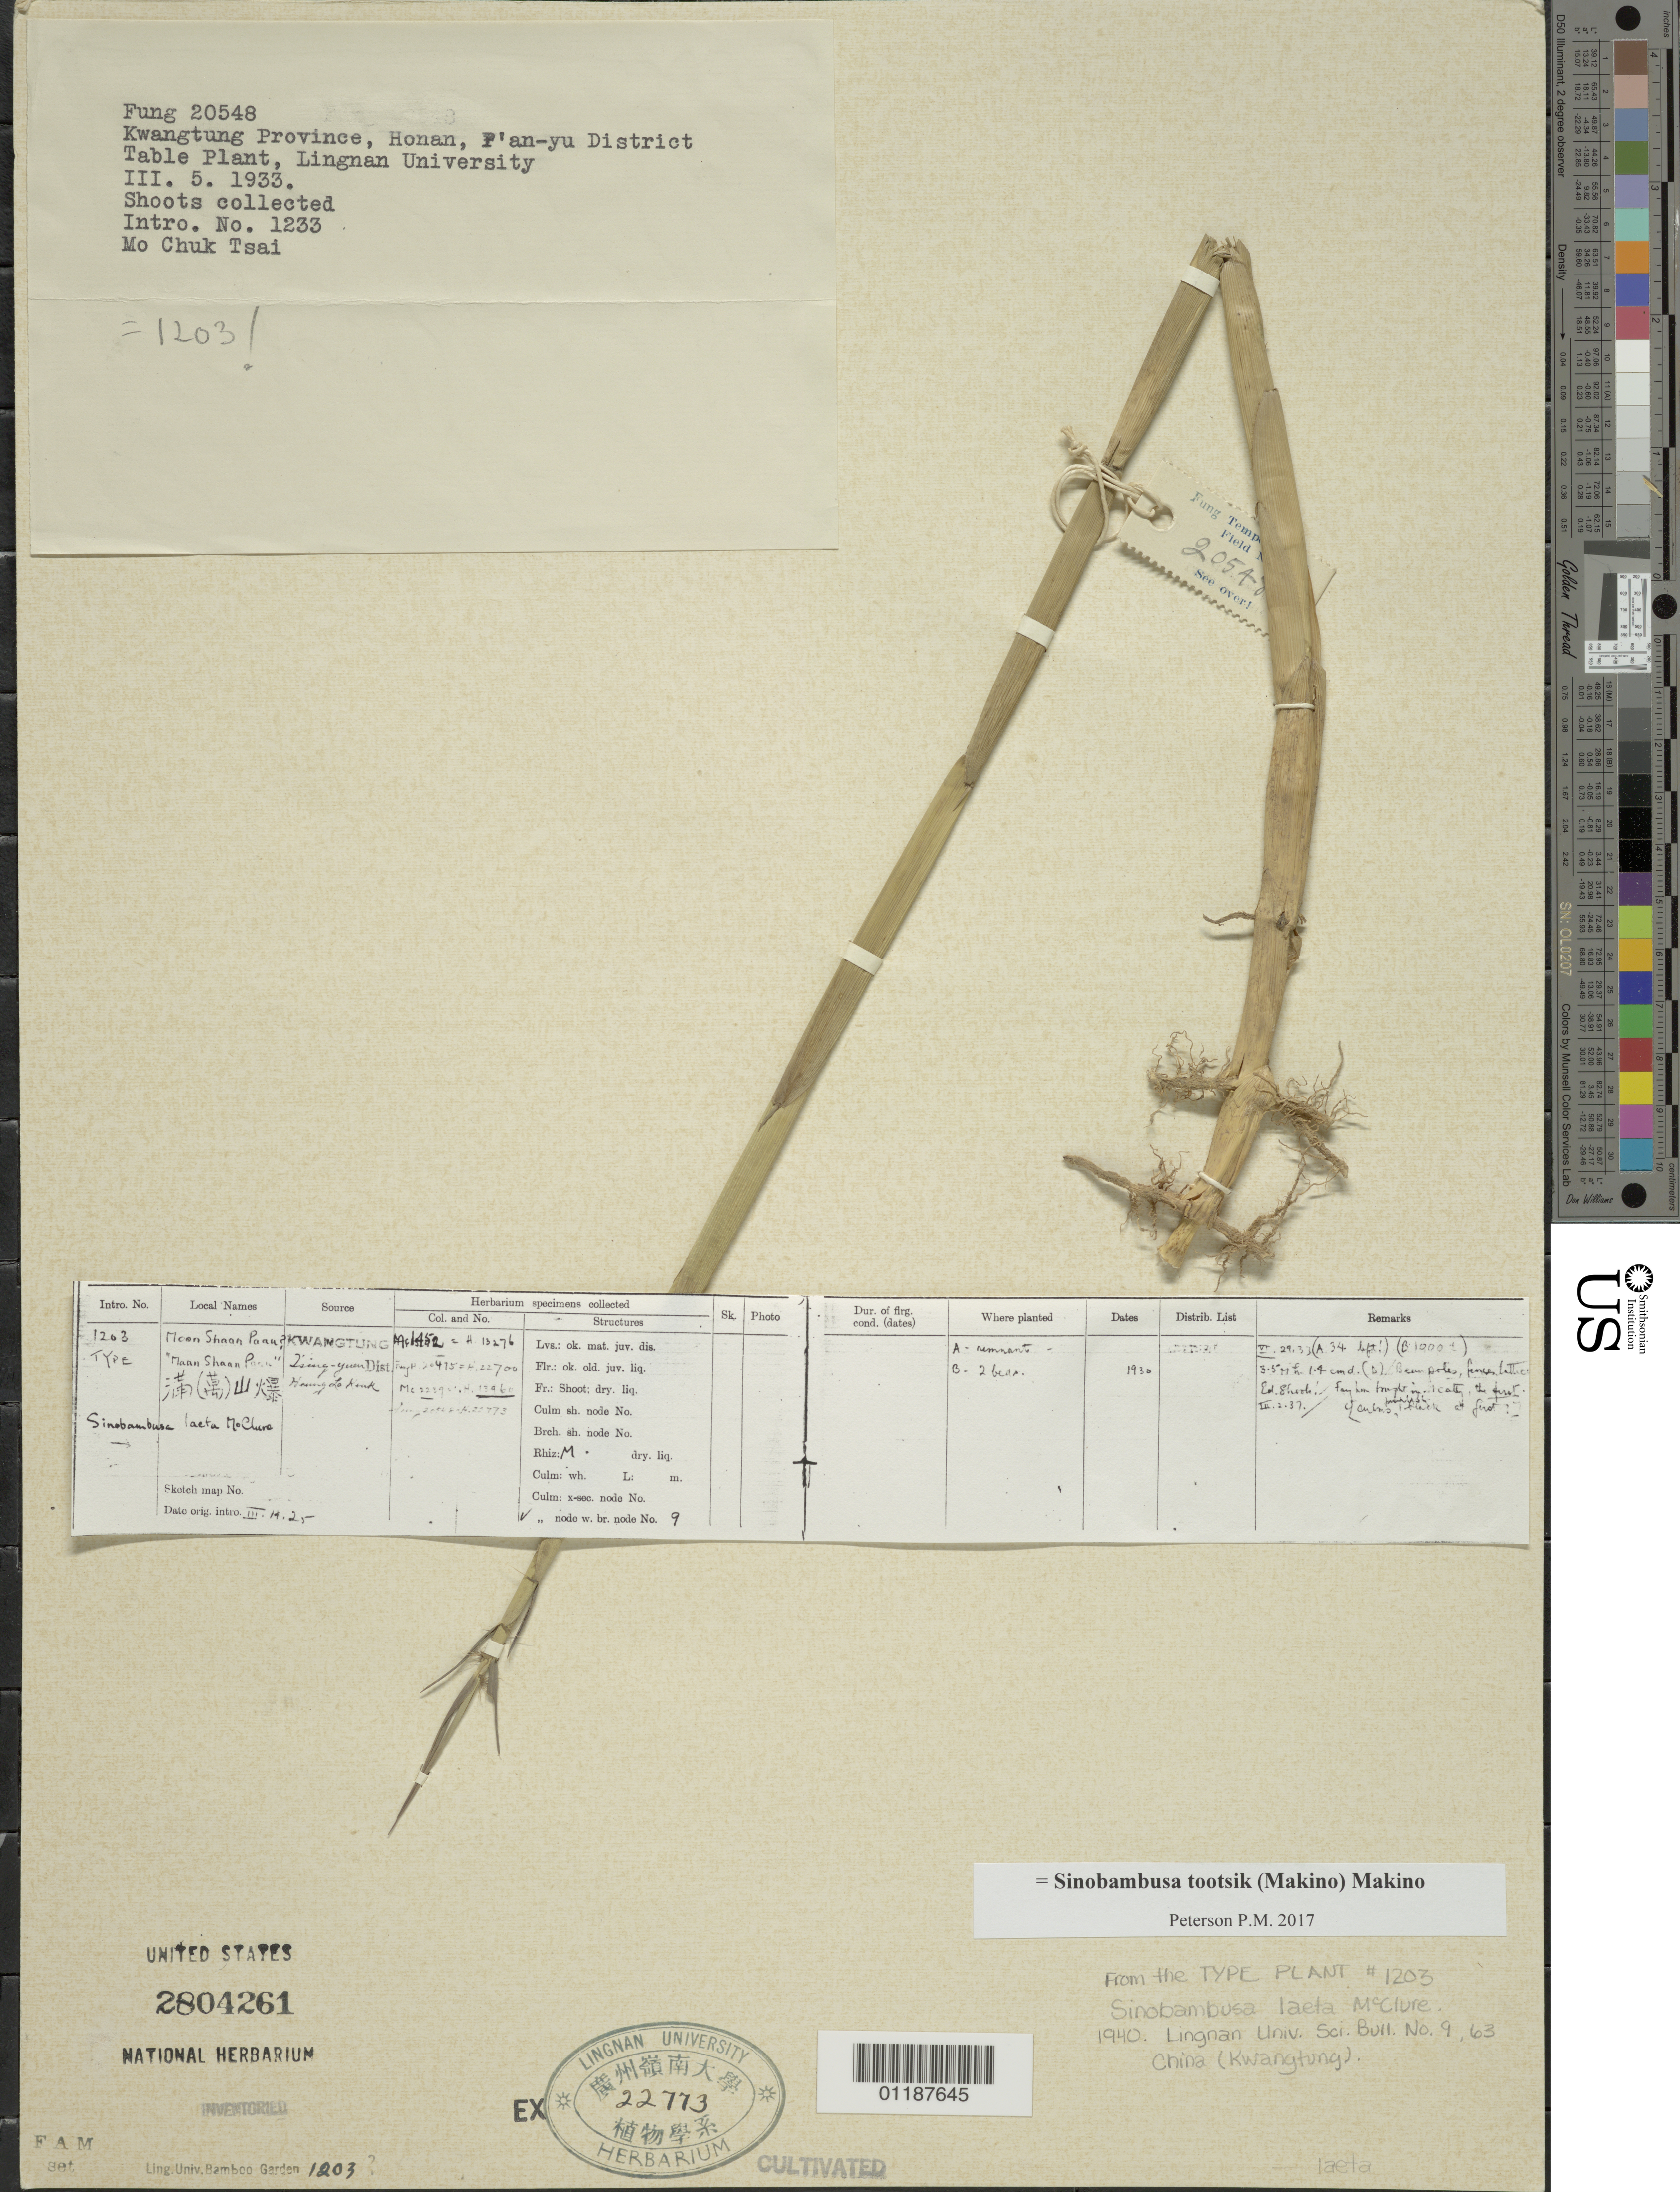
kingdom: Plantae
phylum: Tracheophyta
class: Liliopsida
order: Poales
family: Poaceae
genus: Sinobambusa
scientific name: Sinobambusa tootsik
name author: Makino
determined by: Poaceae Reorganization Project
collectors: H. L. Fung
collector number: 20548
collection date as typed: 05 Mar 1933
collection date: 1933-03-05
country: China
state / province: Guangdong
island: Honam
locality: Lingnan univ. bg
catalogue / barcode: US 2804261